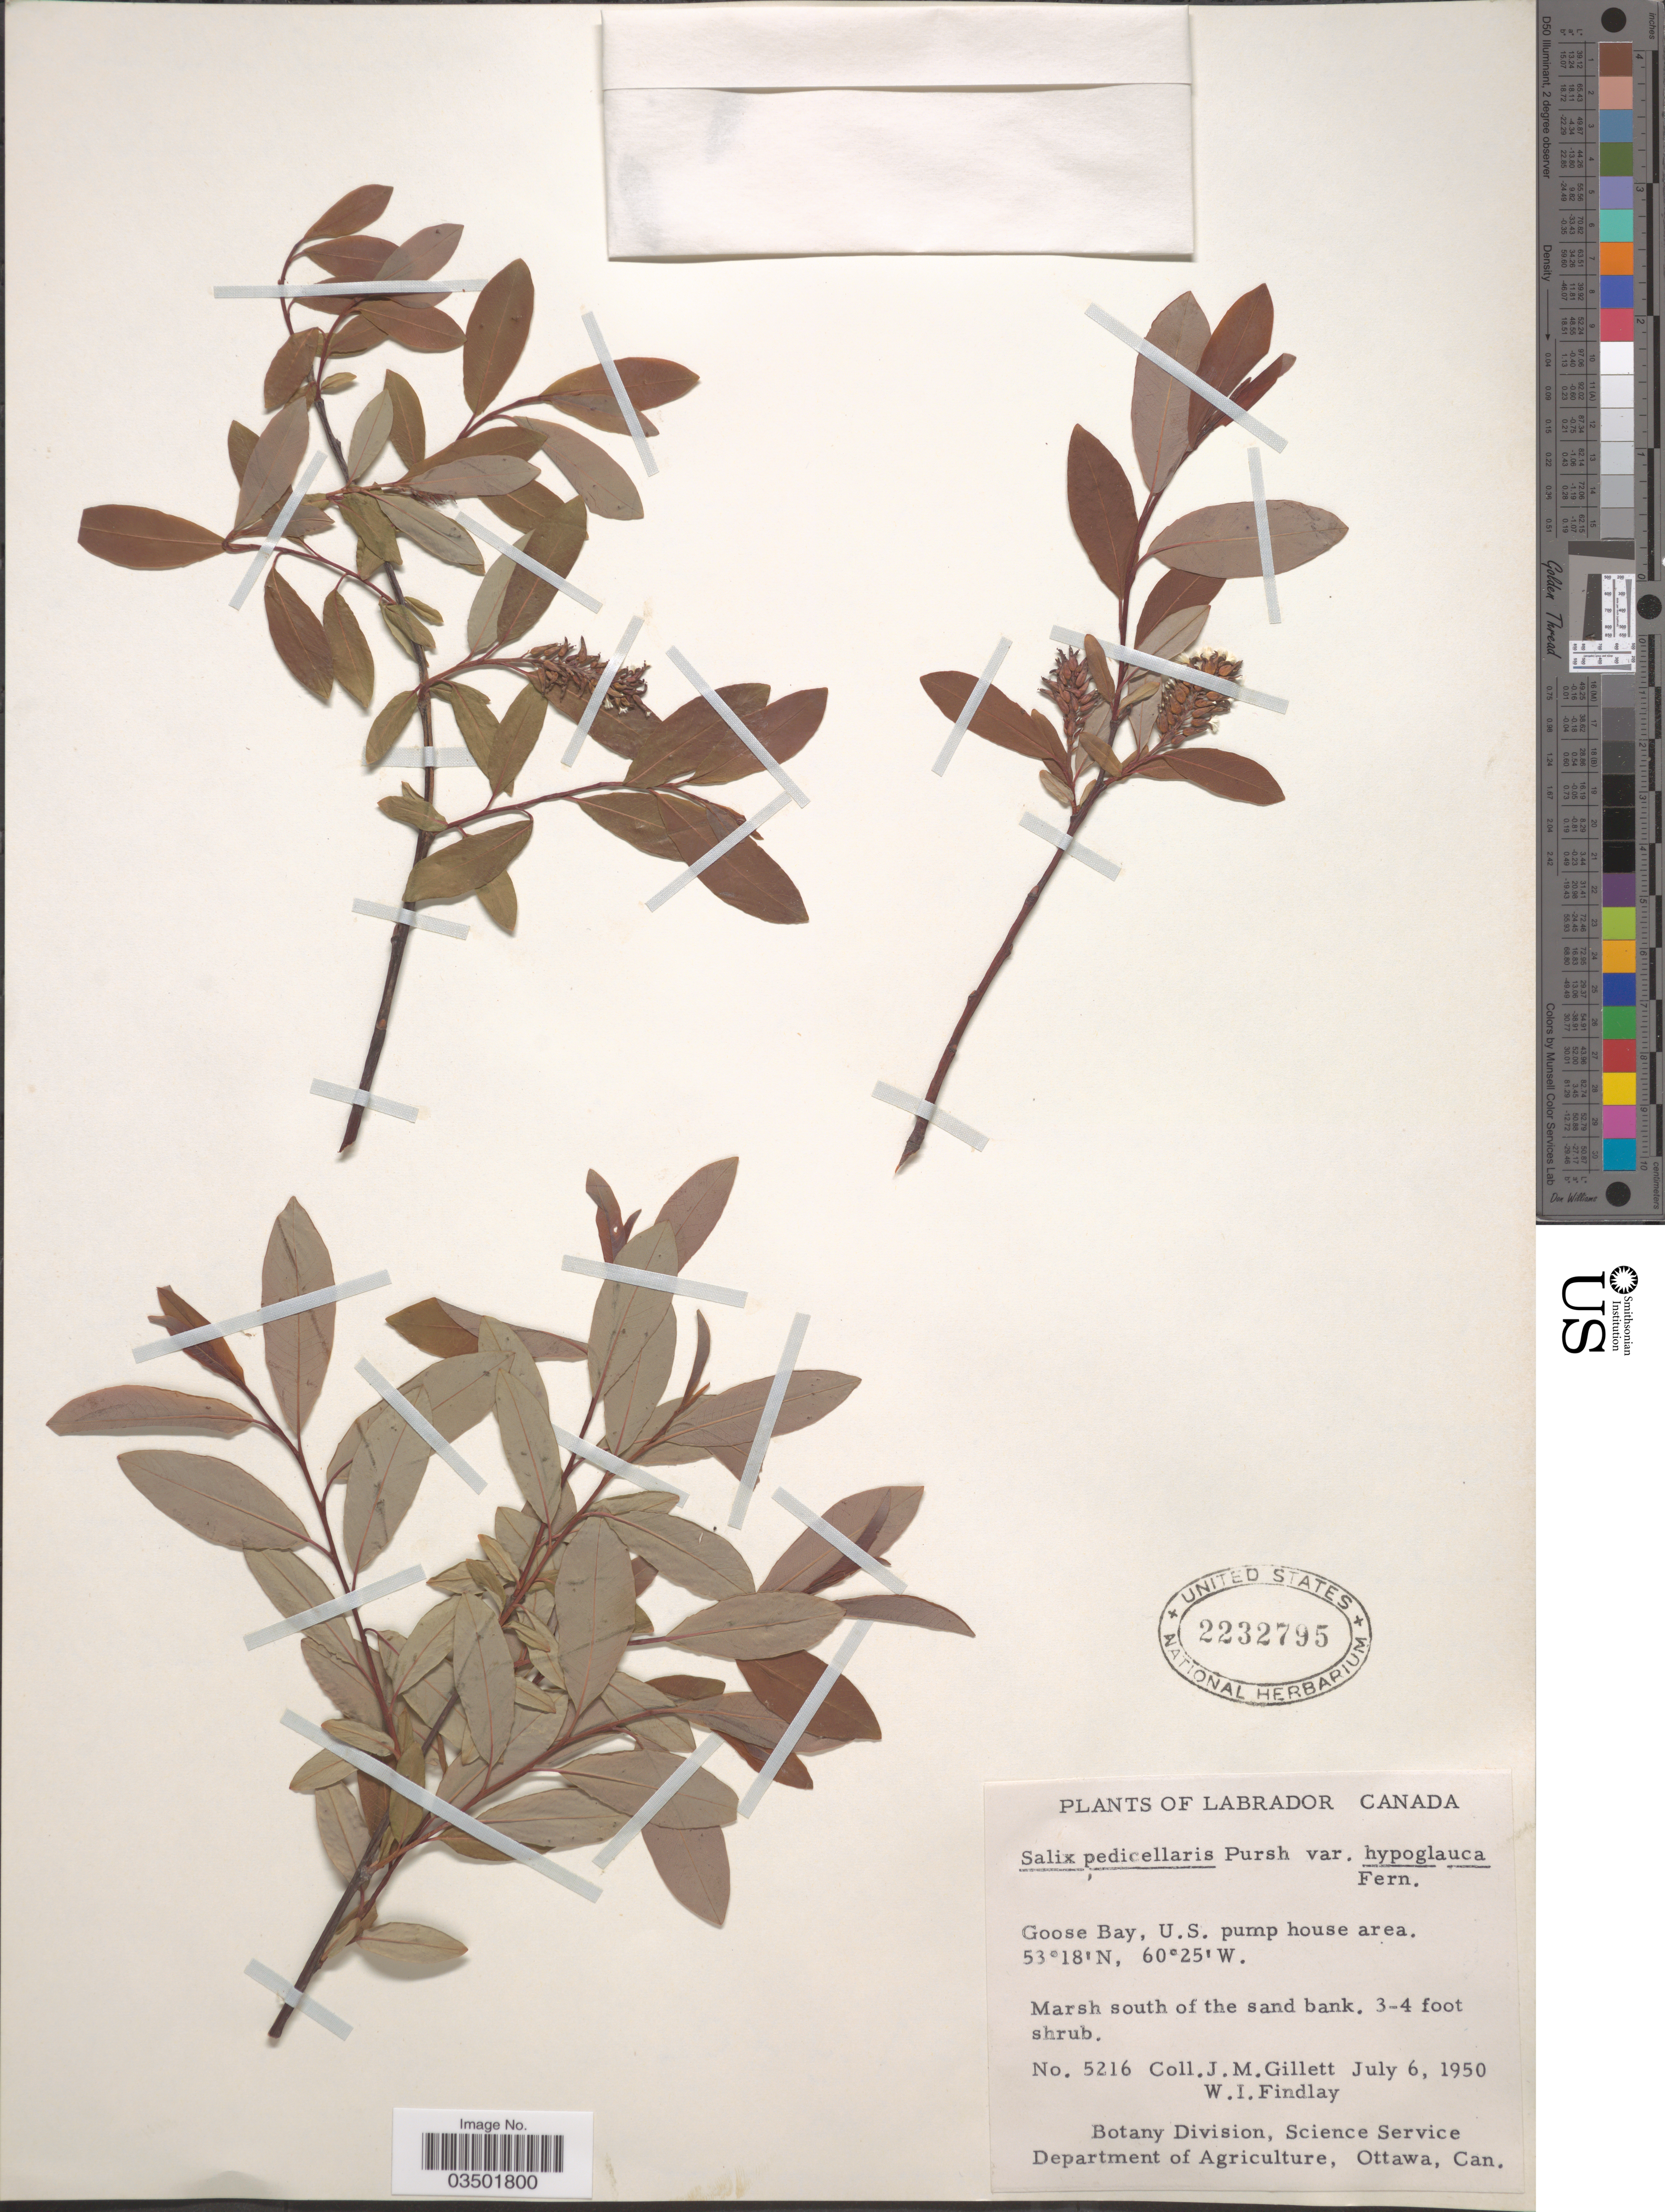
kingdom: Plantae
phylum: Tracheophyta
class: Magnoliopsida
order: Malpighiales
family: Salicaceae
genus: Salix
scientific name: Salix pedicellaris var. hypoglauca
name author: Fernald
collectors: J. M. Gillett & W. Findlay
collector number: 5216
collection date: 1950-07-06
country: Canada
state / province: Newfoundland and Labrador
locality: Labrador, Goose Bay, U. S. pump house area. Marsh south of the sand bank.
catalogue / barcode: US 2232795